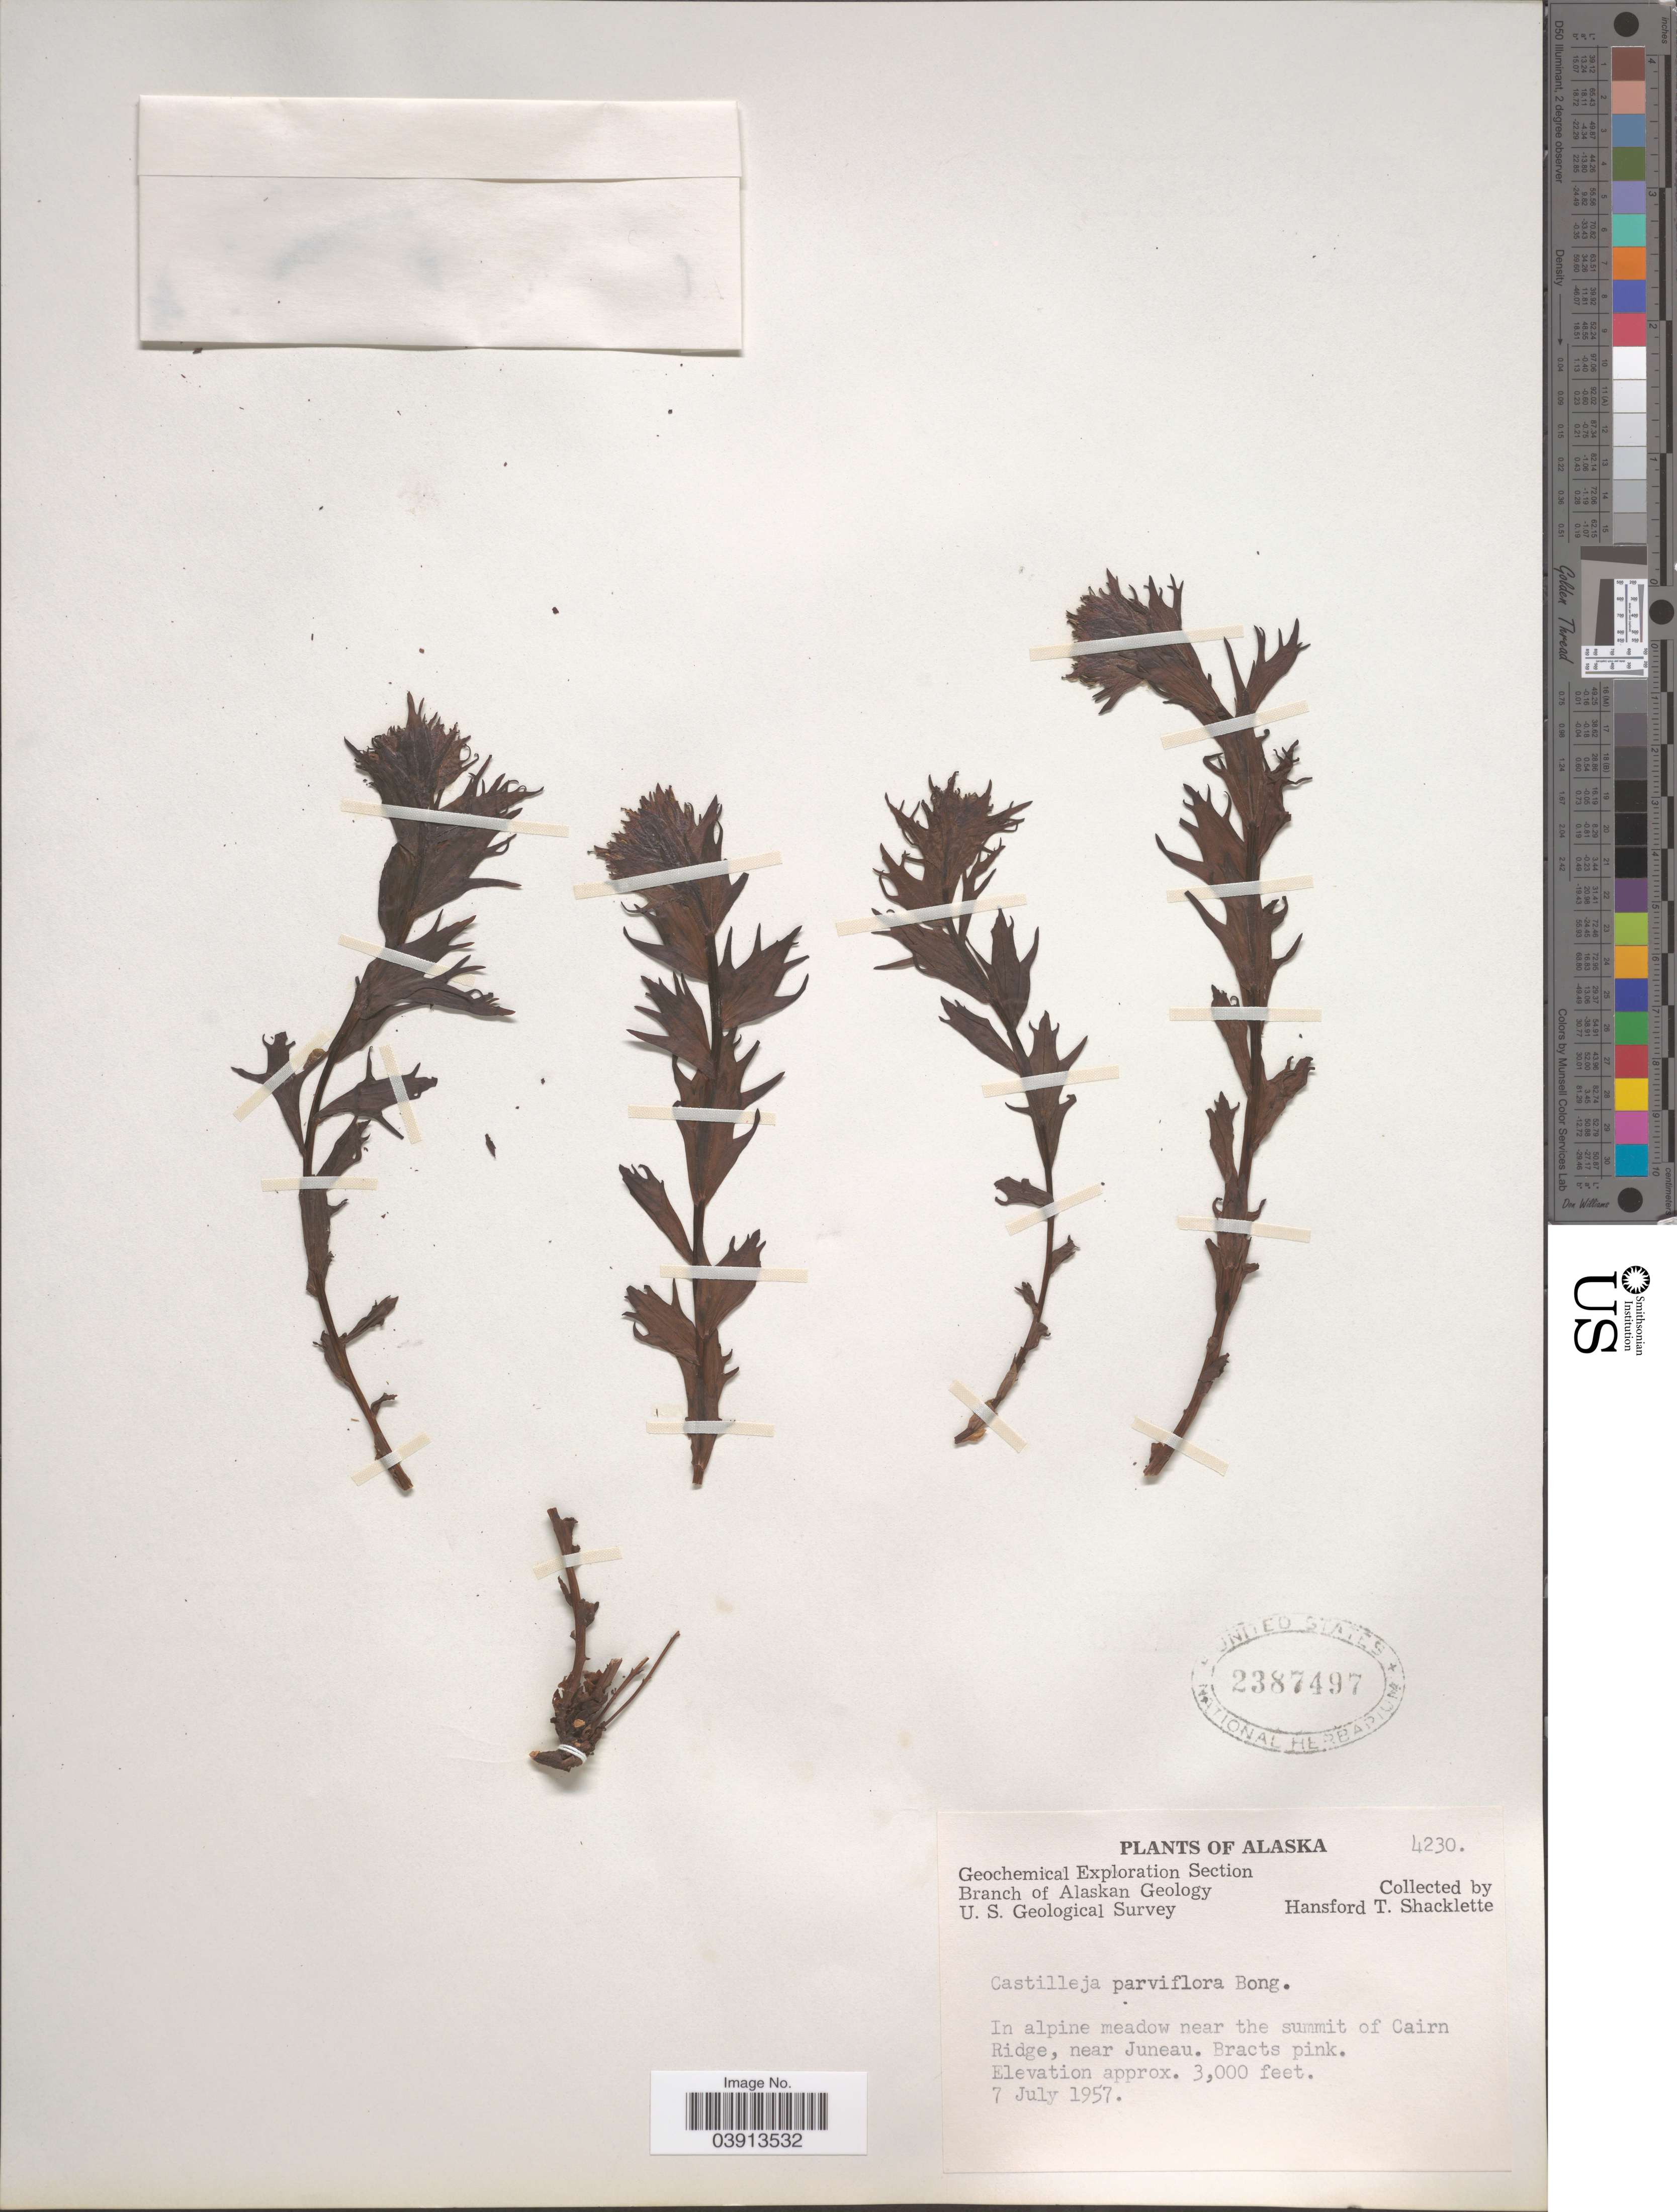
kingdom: Plantae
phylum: Tracheophyta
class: Magnoliopsida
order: Lamiales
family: Orobanchaceae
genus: Castilleja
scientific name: Castilleja parviflora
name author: Bong.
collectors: H. Shacklette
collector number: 4230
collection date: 1957-07-07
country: United States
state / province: Alaska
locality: In alpine meadow near the summit of Cairn Ridge, near Juneau.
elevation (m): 914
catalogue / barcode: US 2387497